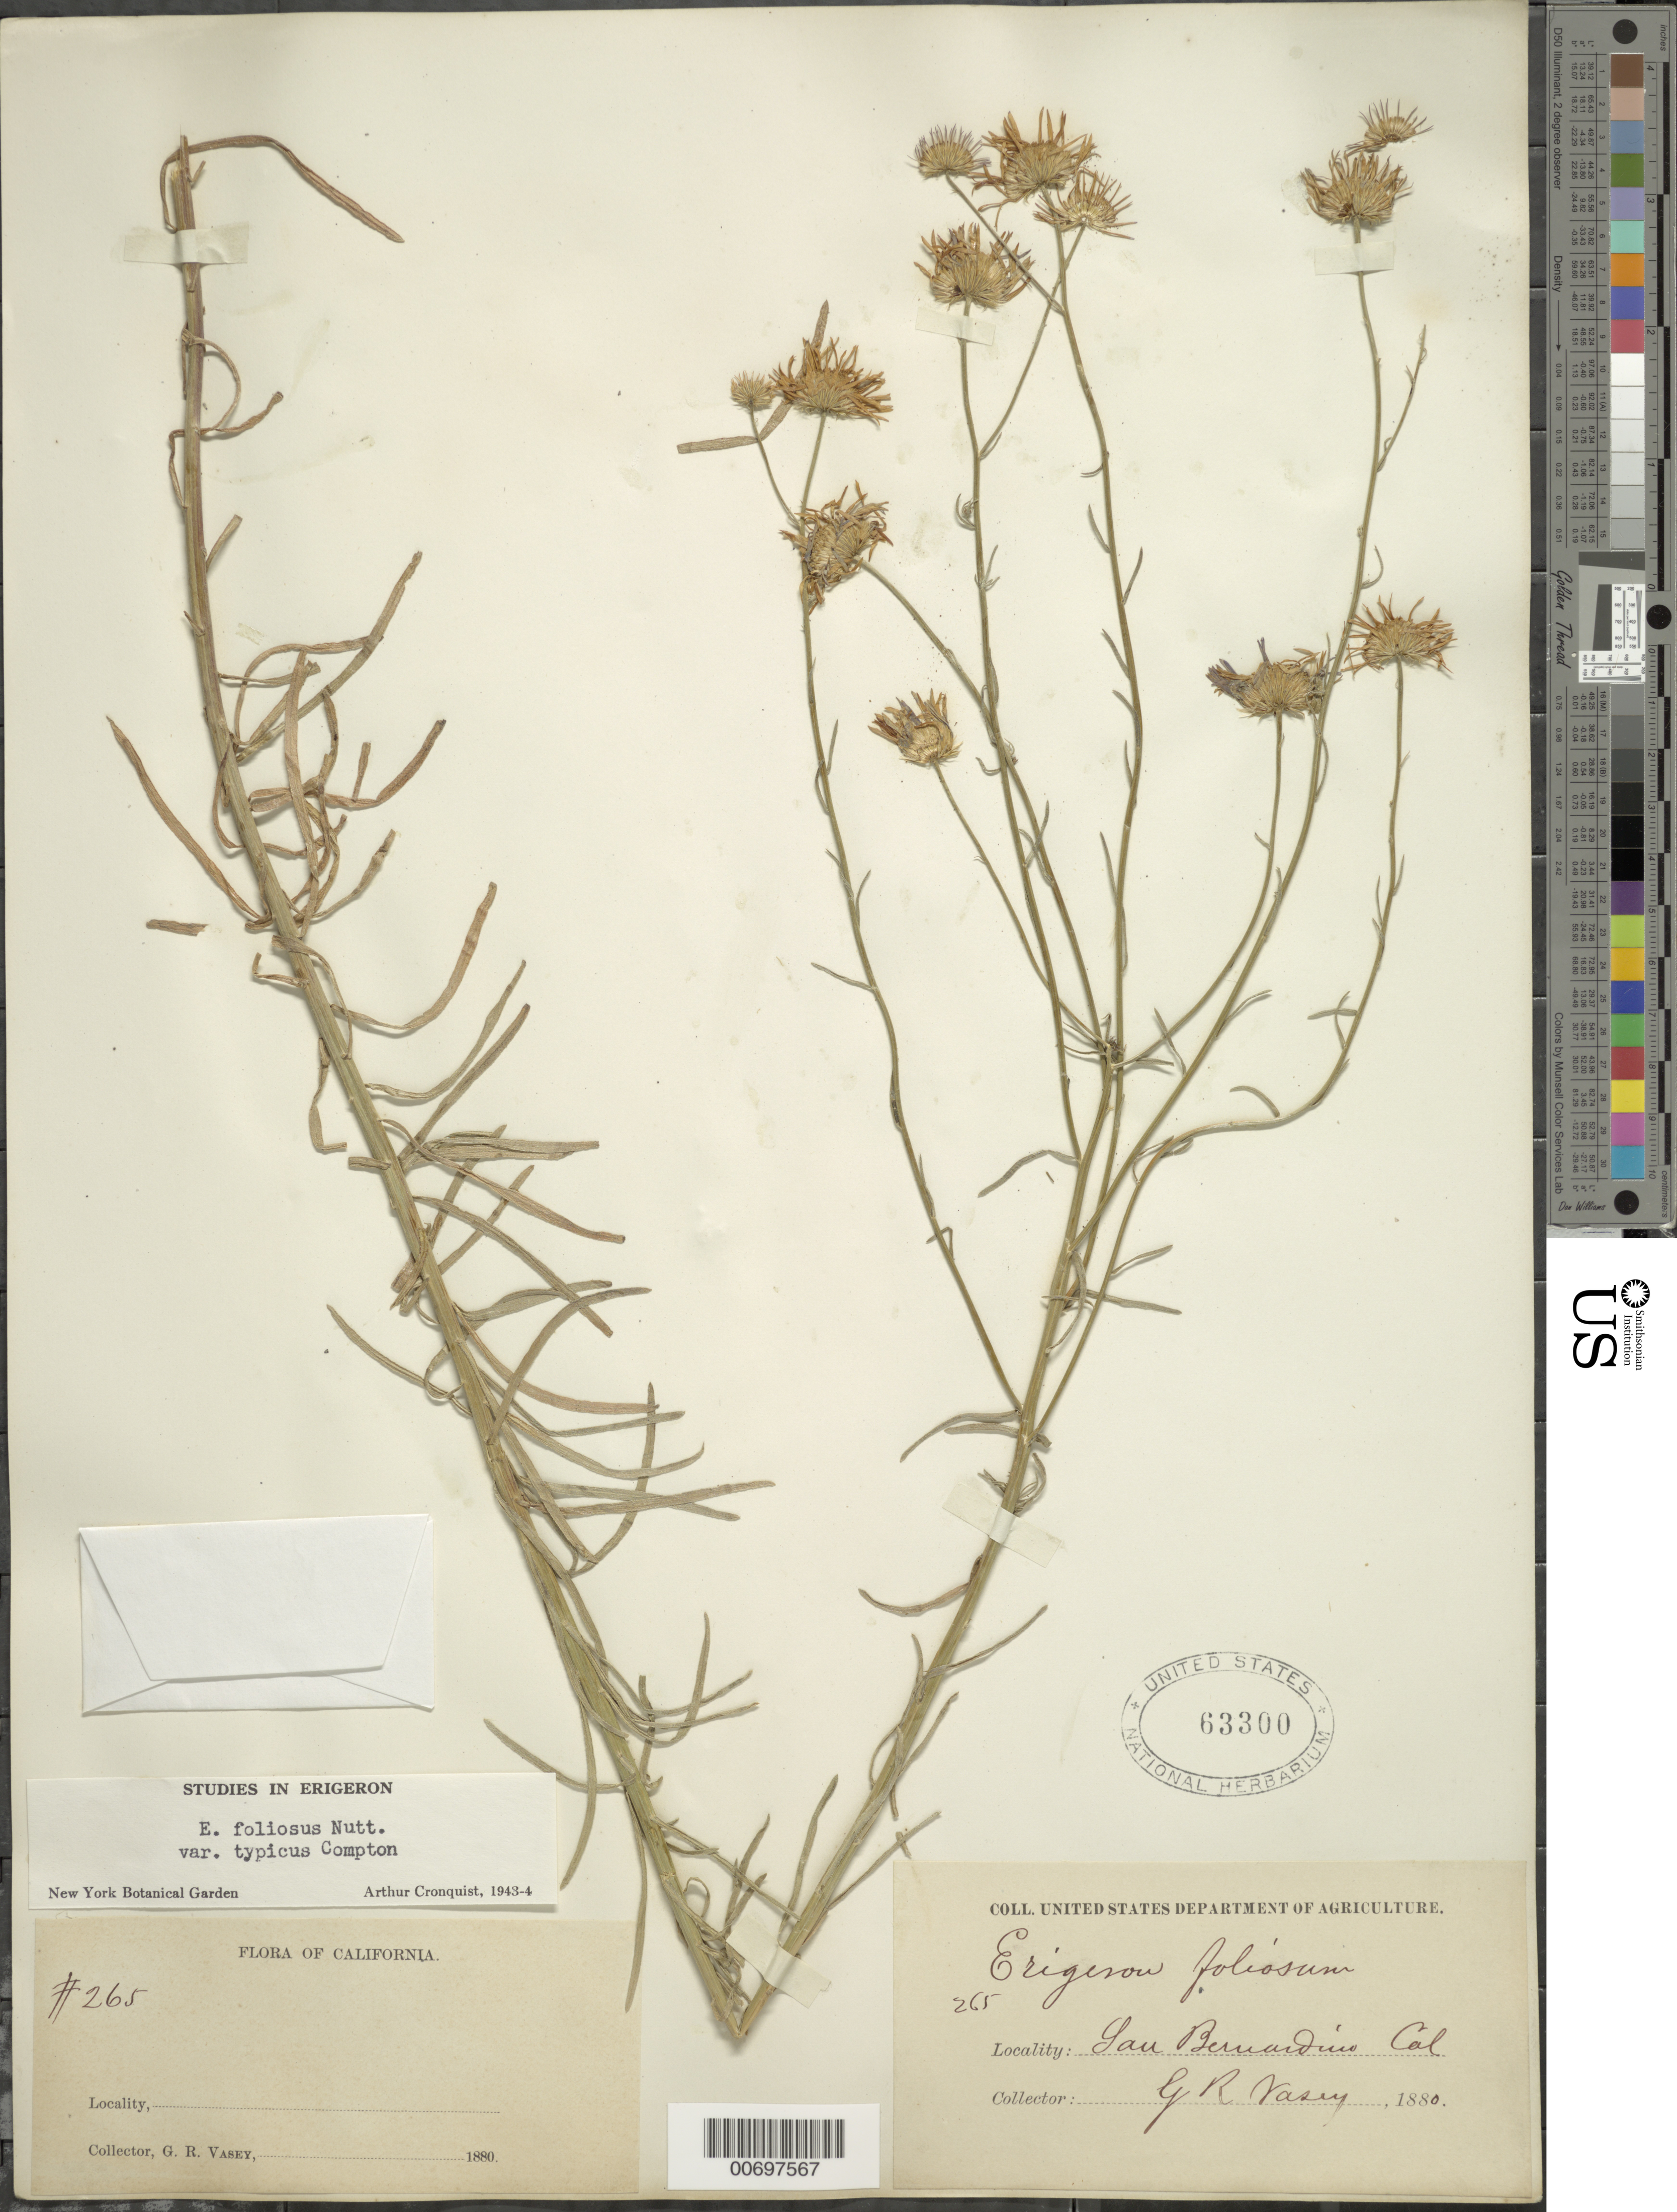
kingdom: Plantae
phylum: Tracheophyta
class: Magnoliopsida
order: Asterales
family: Asteraceae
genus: Erigeron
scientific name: Erigeron foliosus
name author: Nutt.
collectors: G. R. Vasey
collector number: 265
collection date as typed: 1880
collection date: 1880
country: United States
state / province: California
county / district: San Bernardino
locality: San Bernardino.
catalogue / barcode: US 63300